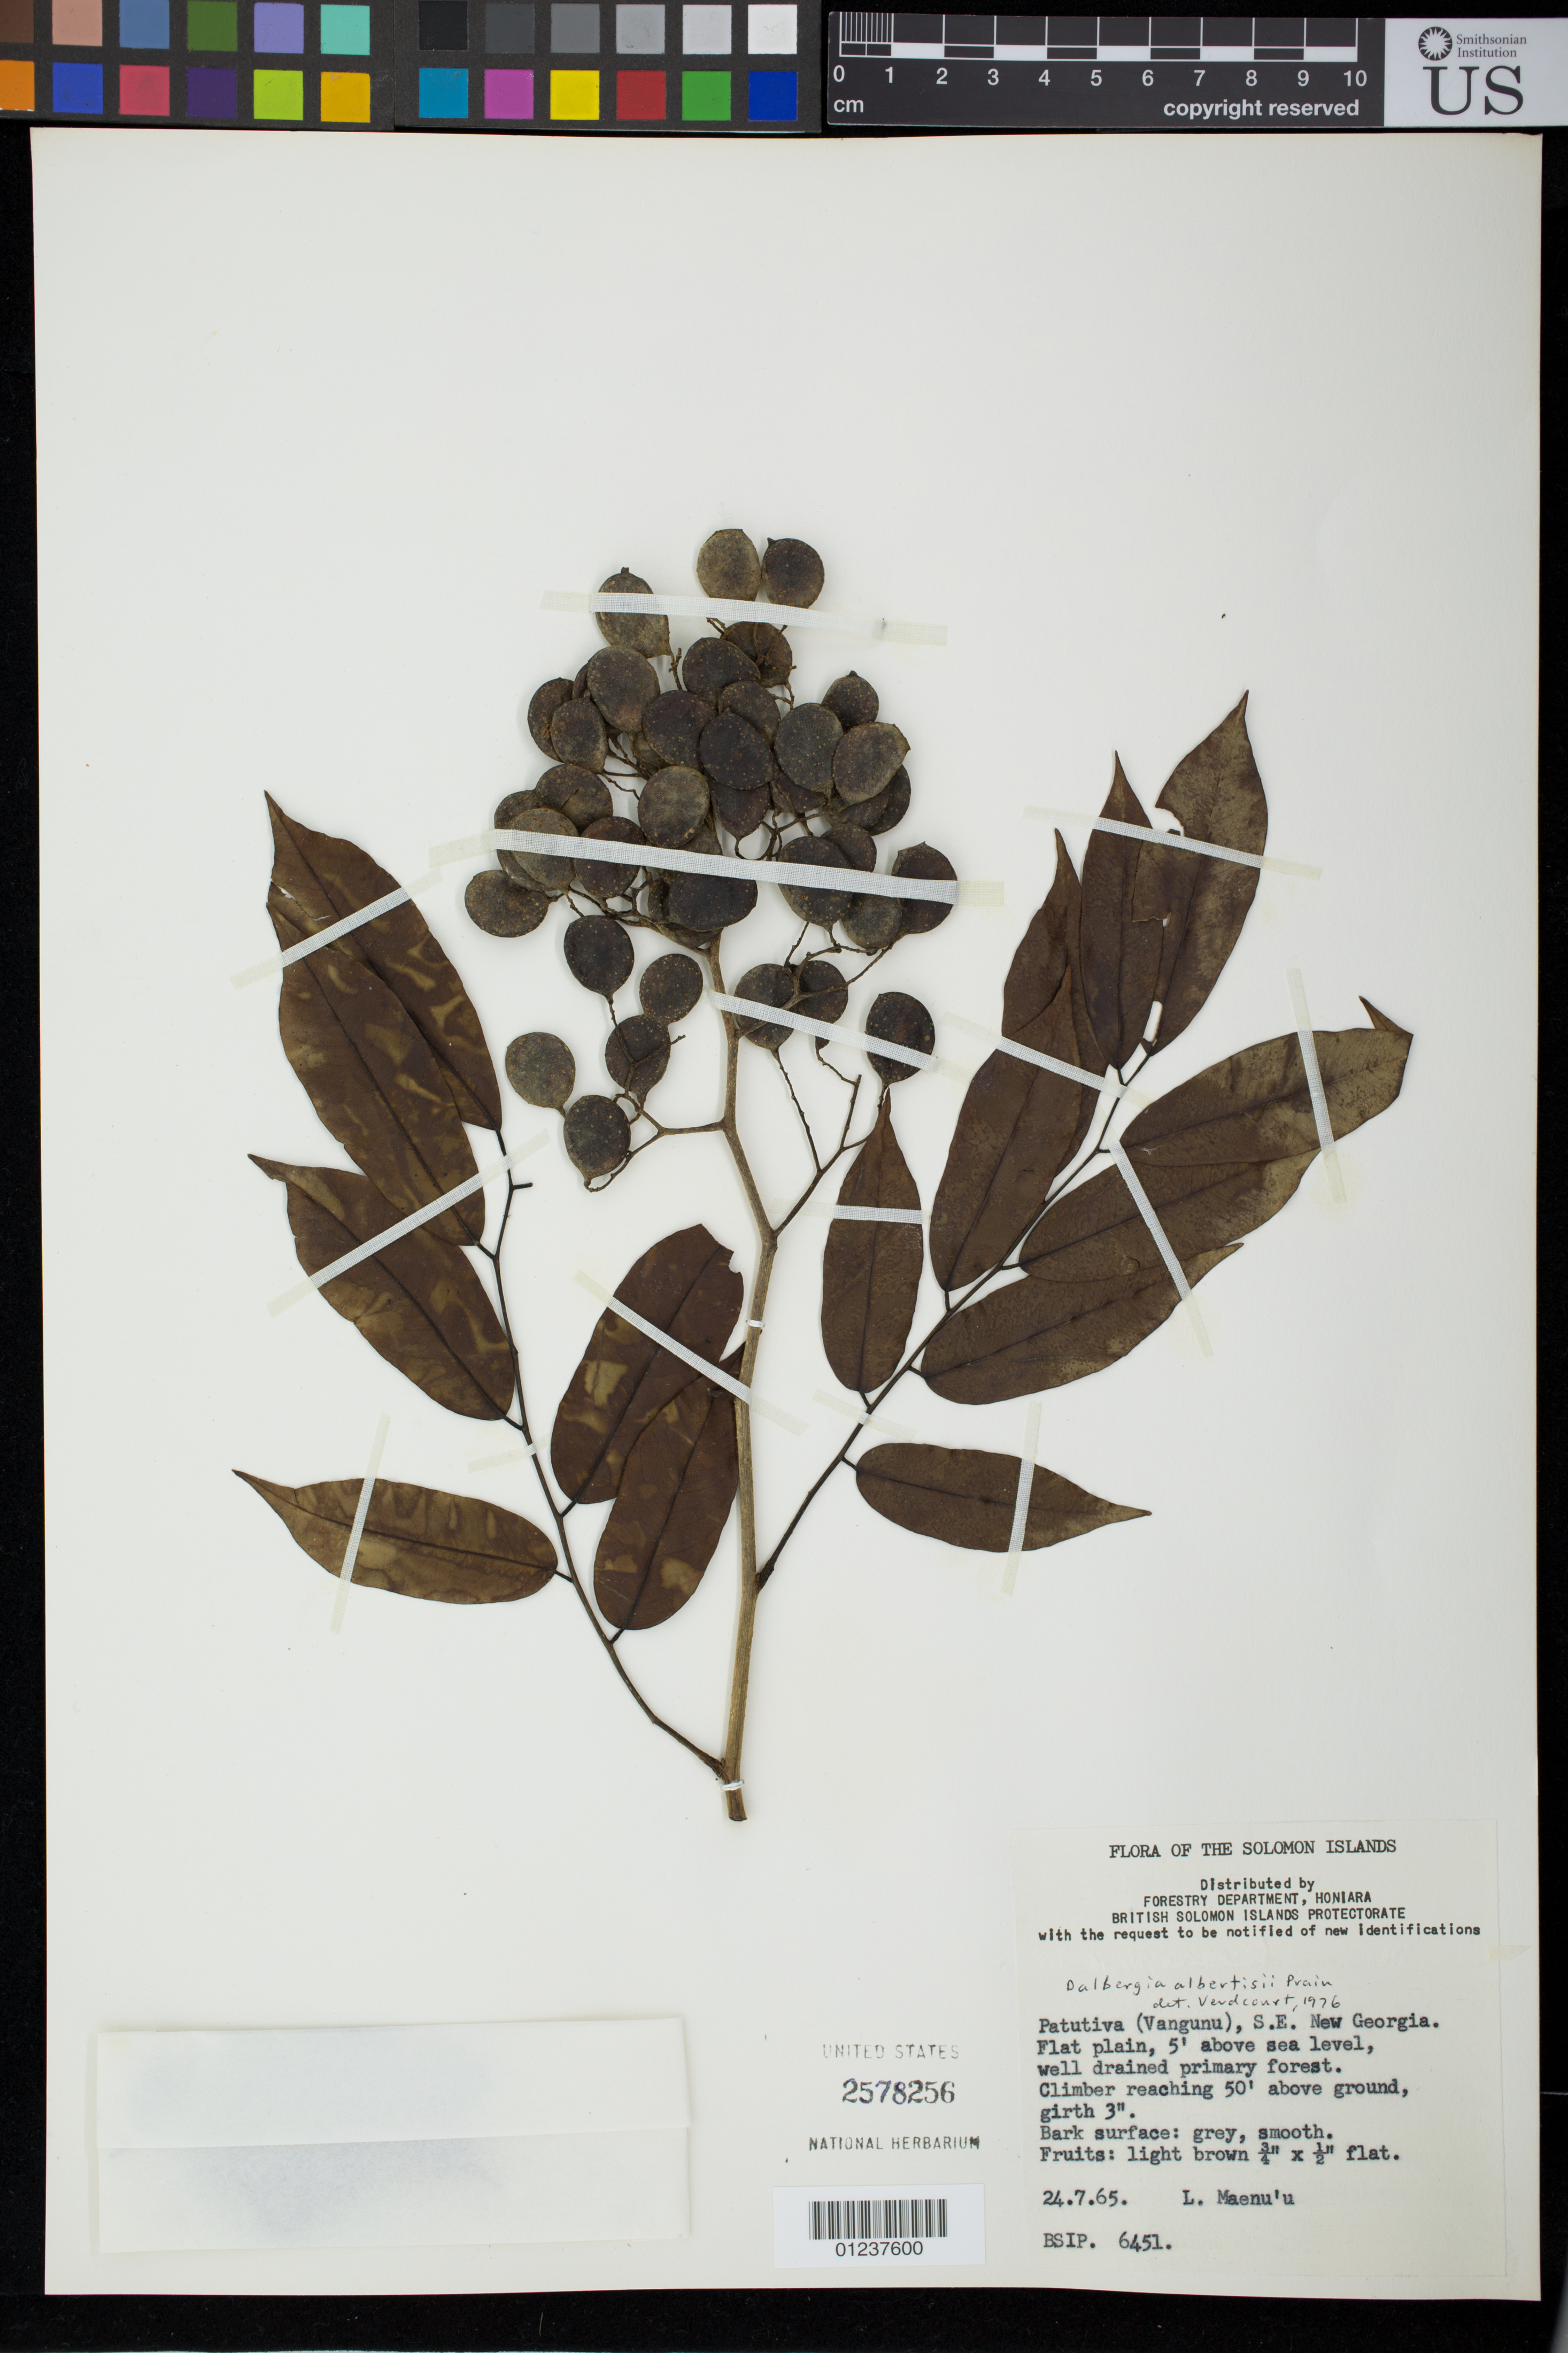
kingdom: Plantae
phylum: Tracheophyta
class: Magnoliopsida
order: Fabales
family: Fabaceae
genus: Dalbergia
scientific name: Dalbergia albertisii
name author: Prain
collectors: L. Maenu'u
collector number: BSIP 6451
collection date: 1965-07-24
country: Solomon Islands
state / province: Solomon Islands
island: New Georgia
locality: Patutiva (Vangunu), S.E. New Georgia.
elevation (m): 2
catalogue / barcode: US 2578256